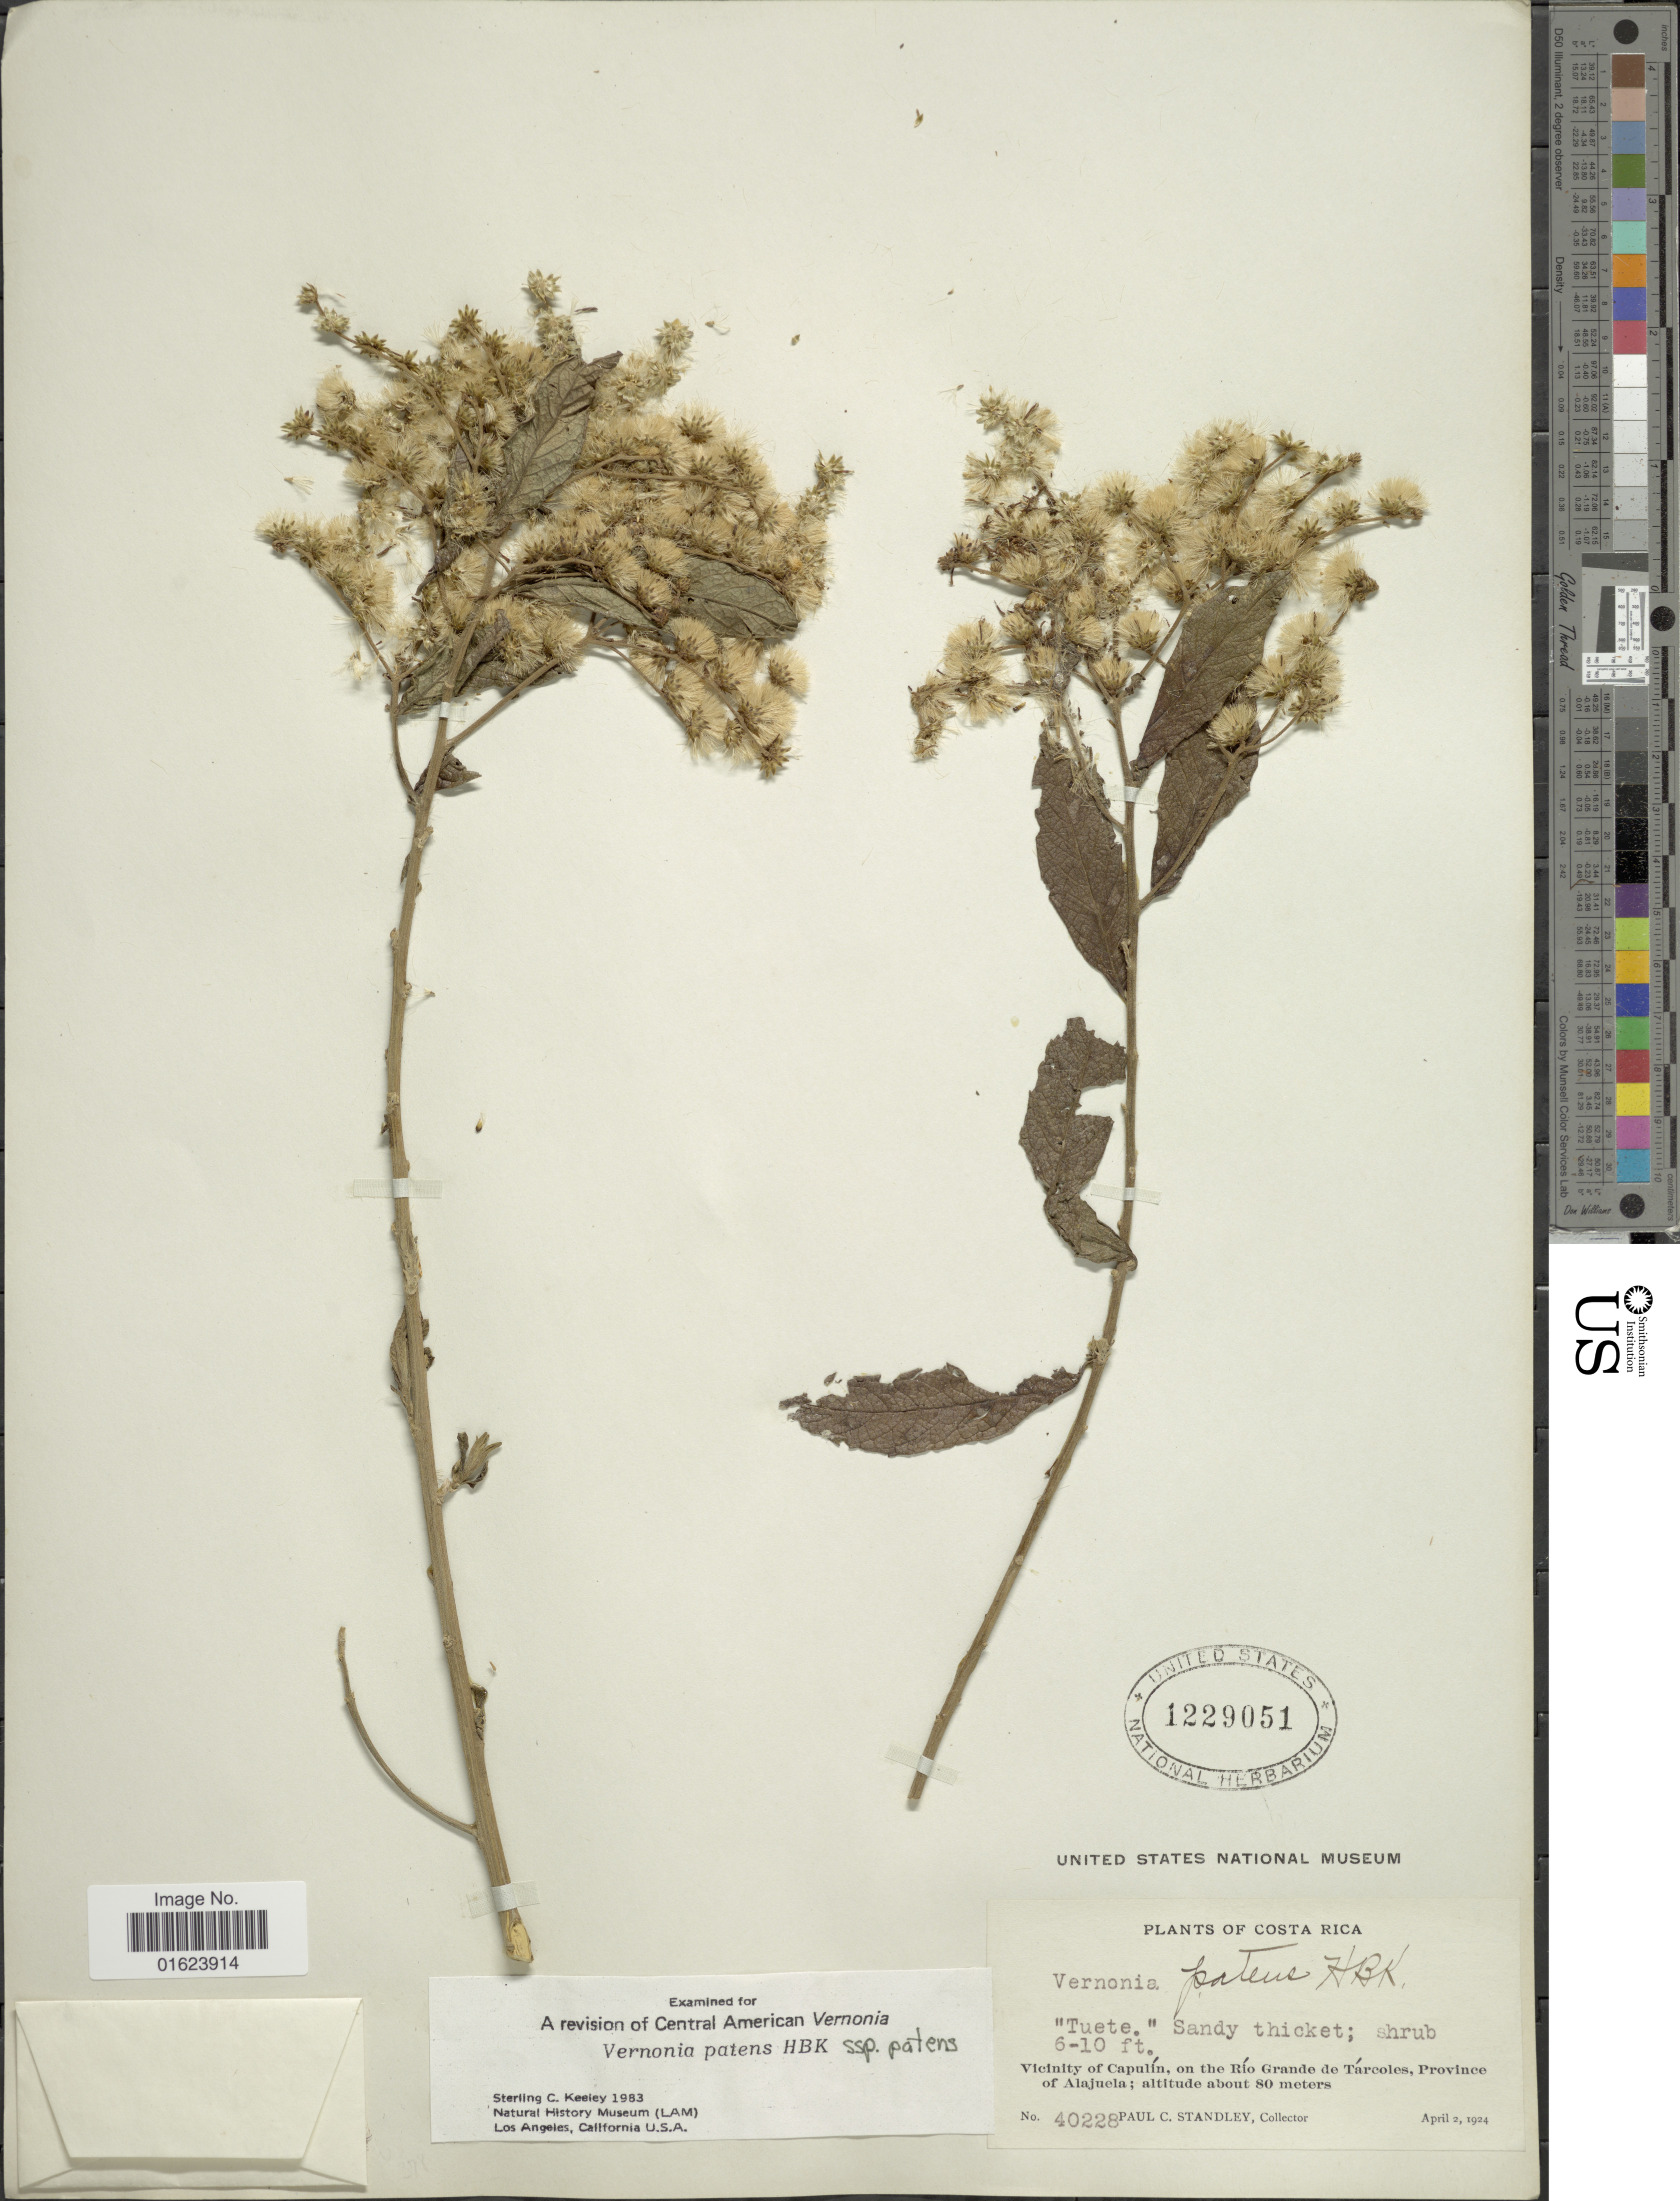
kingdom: Plantae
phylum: Tracheophyta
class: Magnoliopsida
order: Asterales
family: Asteraceae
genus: Vernonanthura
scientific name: Vernonanthura patens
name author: (Kunth) H. Rob.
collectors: P. C. Standley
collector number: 40228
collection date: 1924-04-04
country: Costa Rica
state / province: Alajuela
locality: Vicinity of Capulin, on the Rio Grande de Tarcoles, Province of Alajuela.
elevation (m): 80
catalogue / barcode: US 1229051